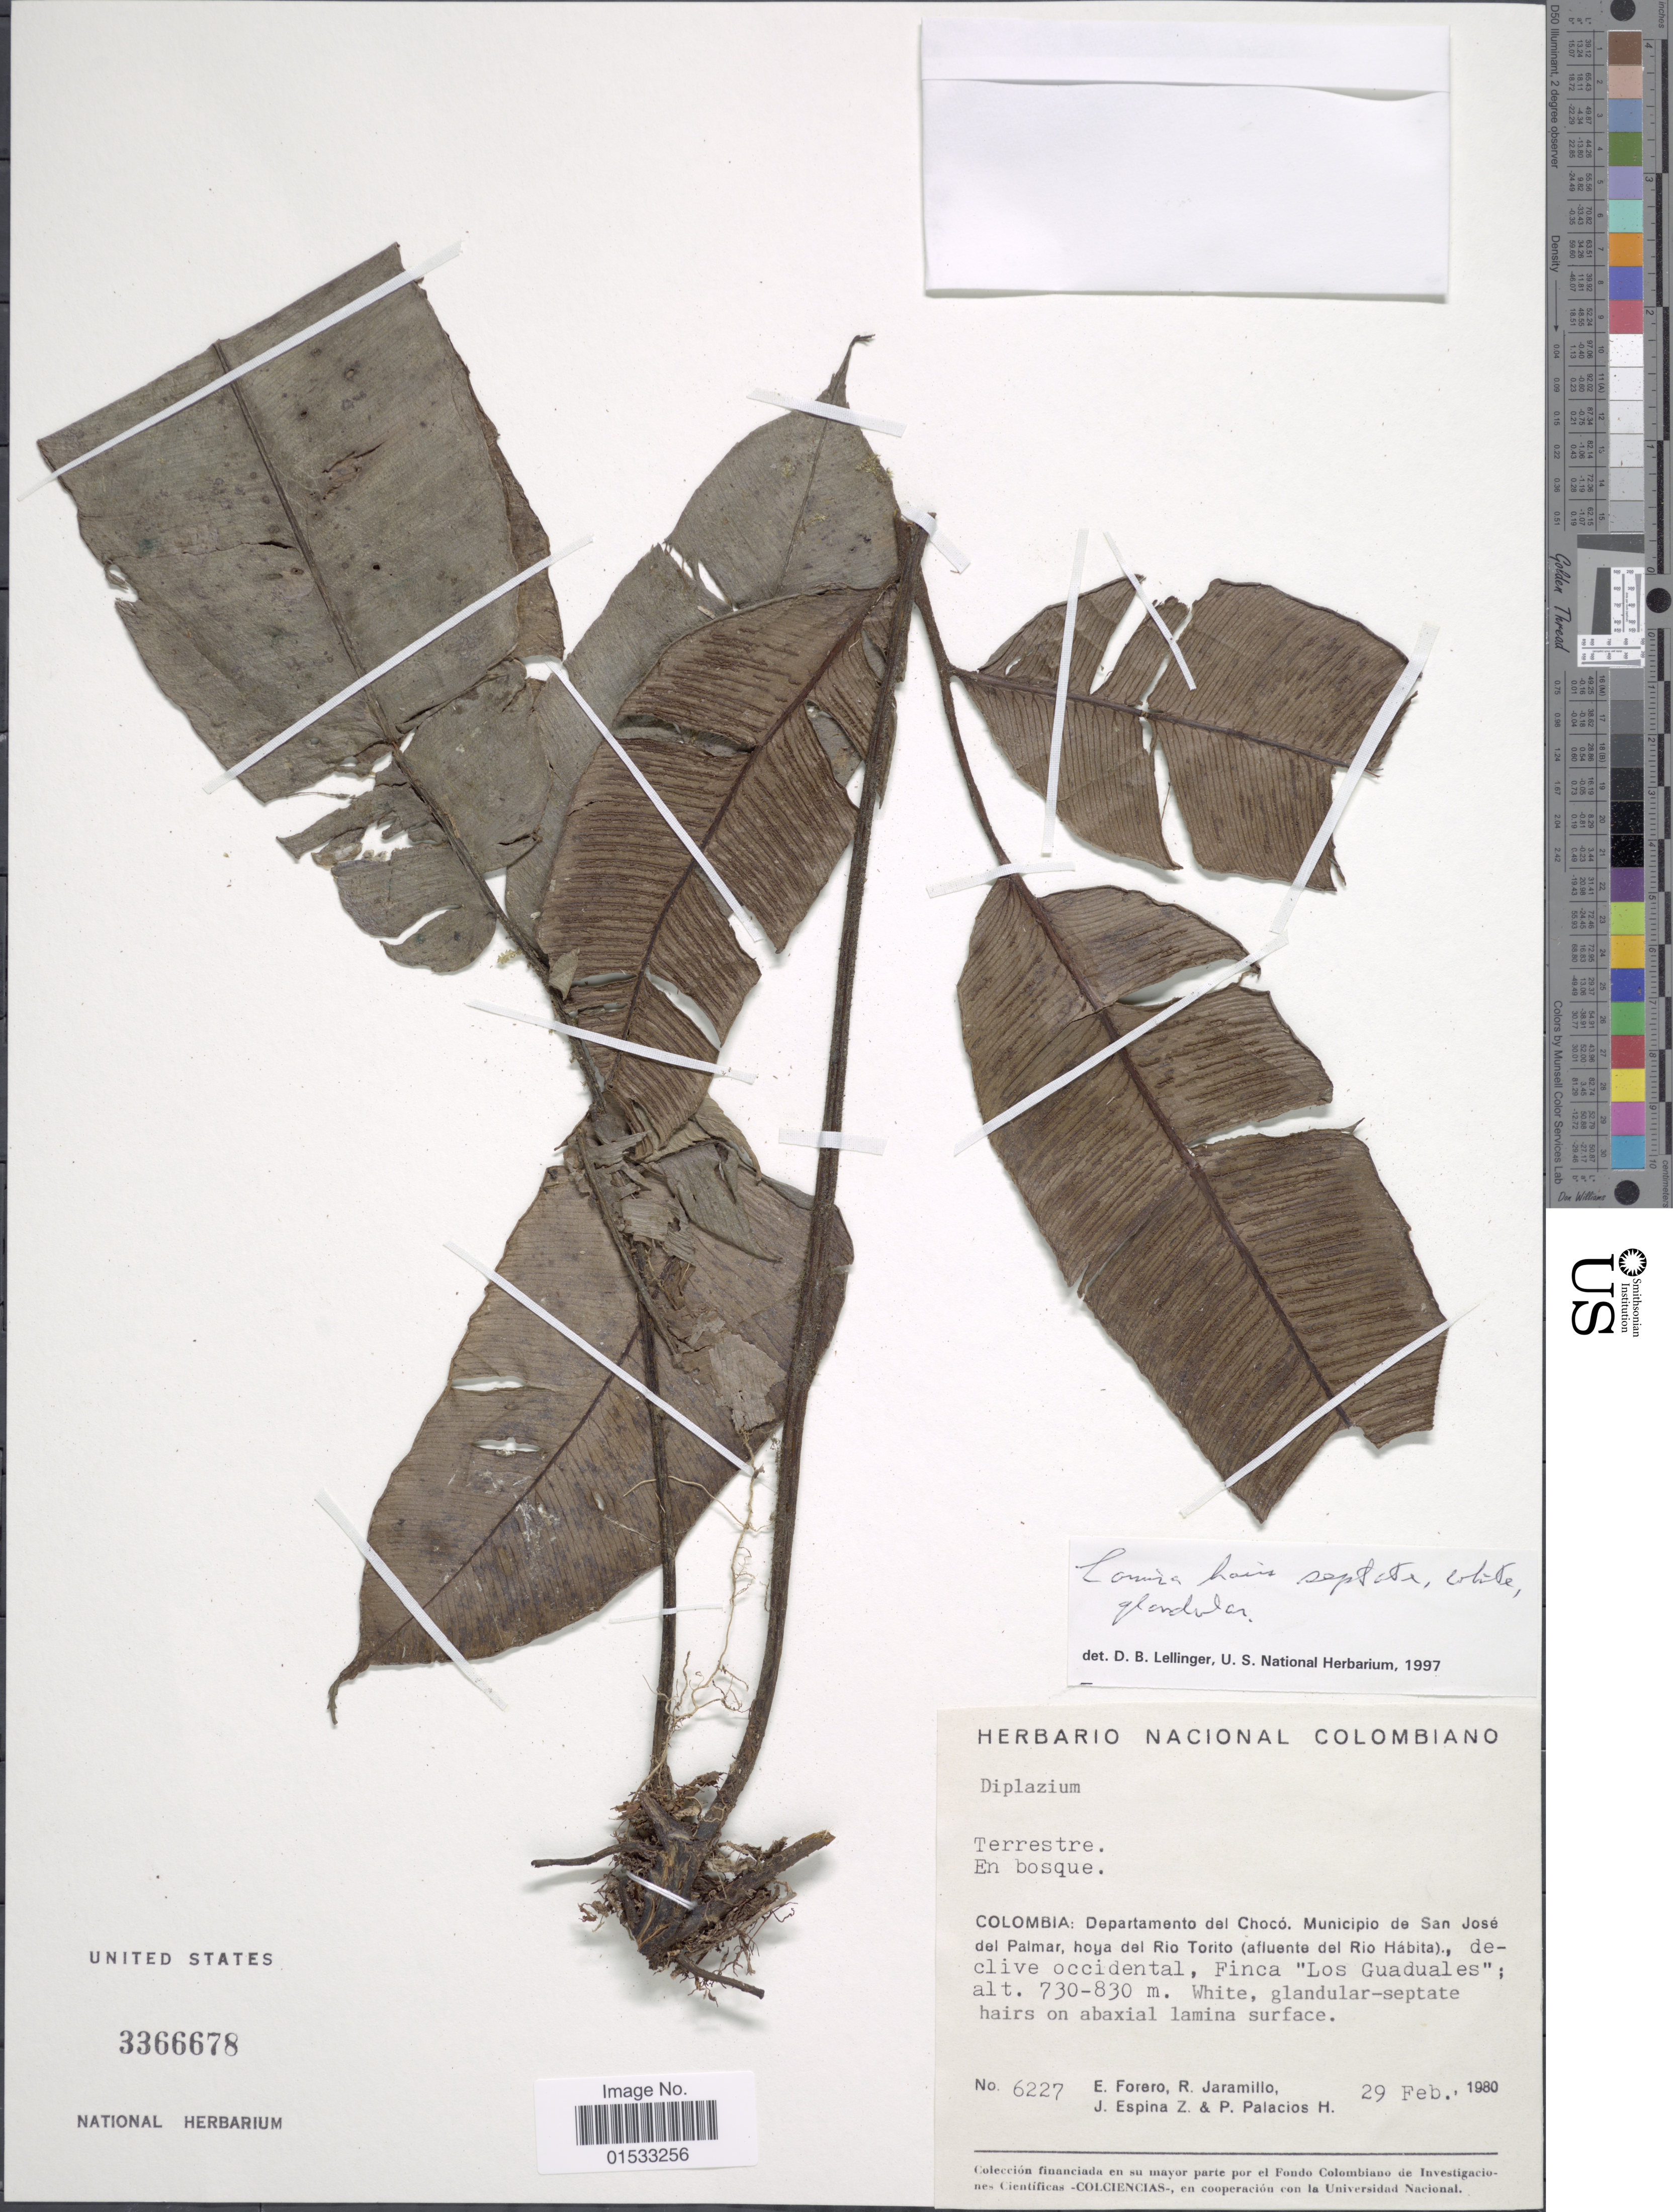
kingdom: Plantae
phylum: Tracheophyta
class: Polypodiopsida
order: Polypodiales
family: Athyriaceae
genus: Diplazium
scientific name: Diplazium sp.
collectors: E. Forero, R. Jaramillo M., J. Espina Z. & P. Palacios H.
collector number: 6227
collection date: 1980-02-29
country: Colombia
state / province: Chocó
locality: Municipio de San José del Palmar, hoya del Rio Torito (afluenta del Rio Hábita), declive occidental, Finca Los Guaduales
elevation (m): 730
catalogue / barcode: US 3366678